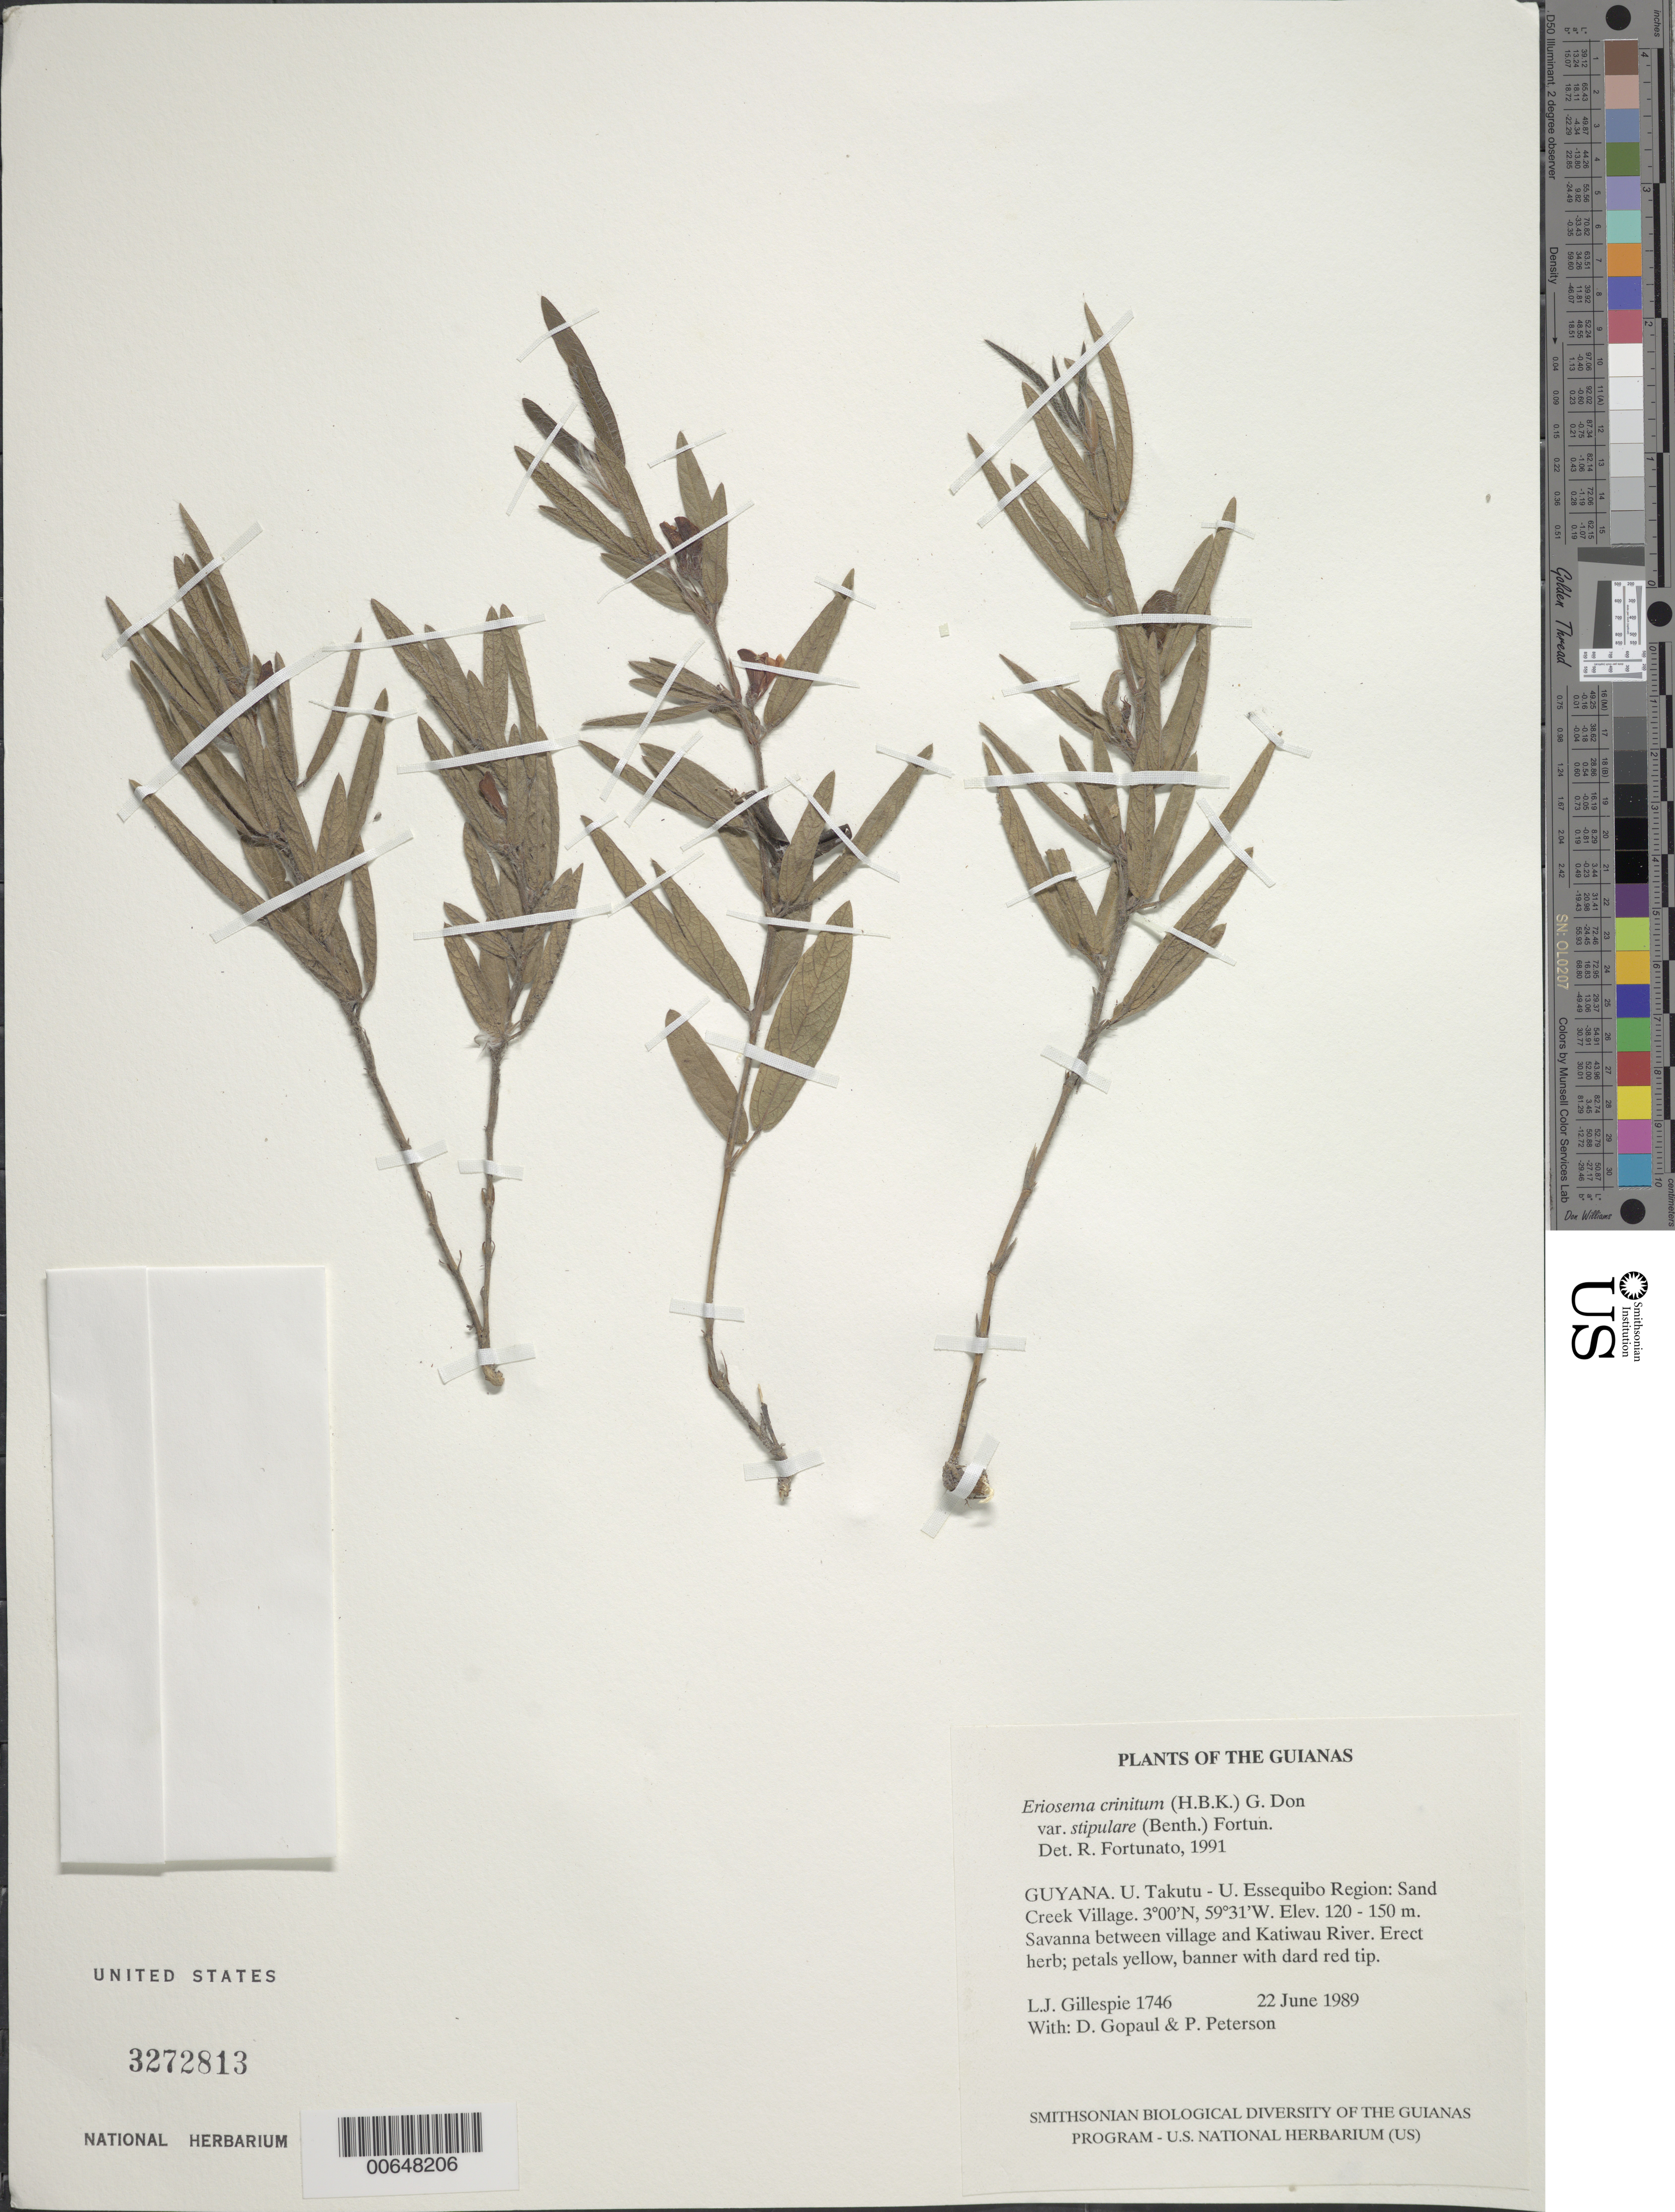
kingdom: Plantae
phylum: Tracheophyta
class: Magnoliopsida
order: Fabales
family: Fabaceae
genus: Eriosema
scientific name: Eriosema crinitum var. stipulare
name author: (Benth.) Fortunato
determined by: Fortunato, R. H.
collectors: L. J. Gillespie, D. Gopaul & P. M. Peterson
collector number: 1746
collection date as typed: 22 June 1989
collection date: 1989-06-22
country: Guyana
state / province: U. Takutu-U. Essequibo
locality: Sand Creek Village. Between village and Katiwau River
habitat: Savanna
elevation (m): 120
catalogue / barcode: US 3272813